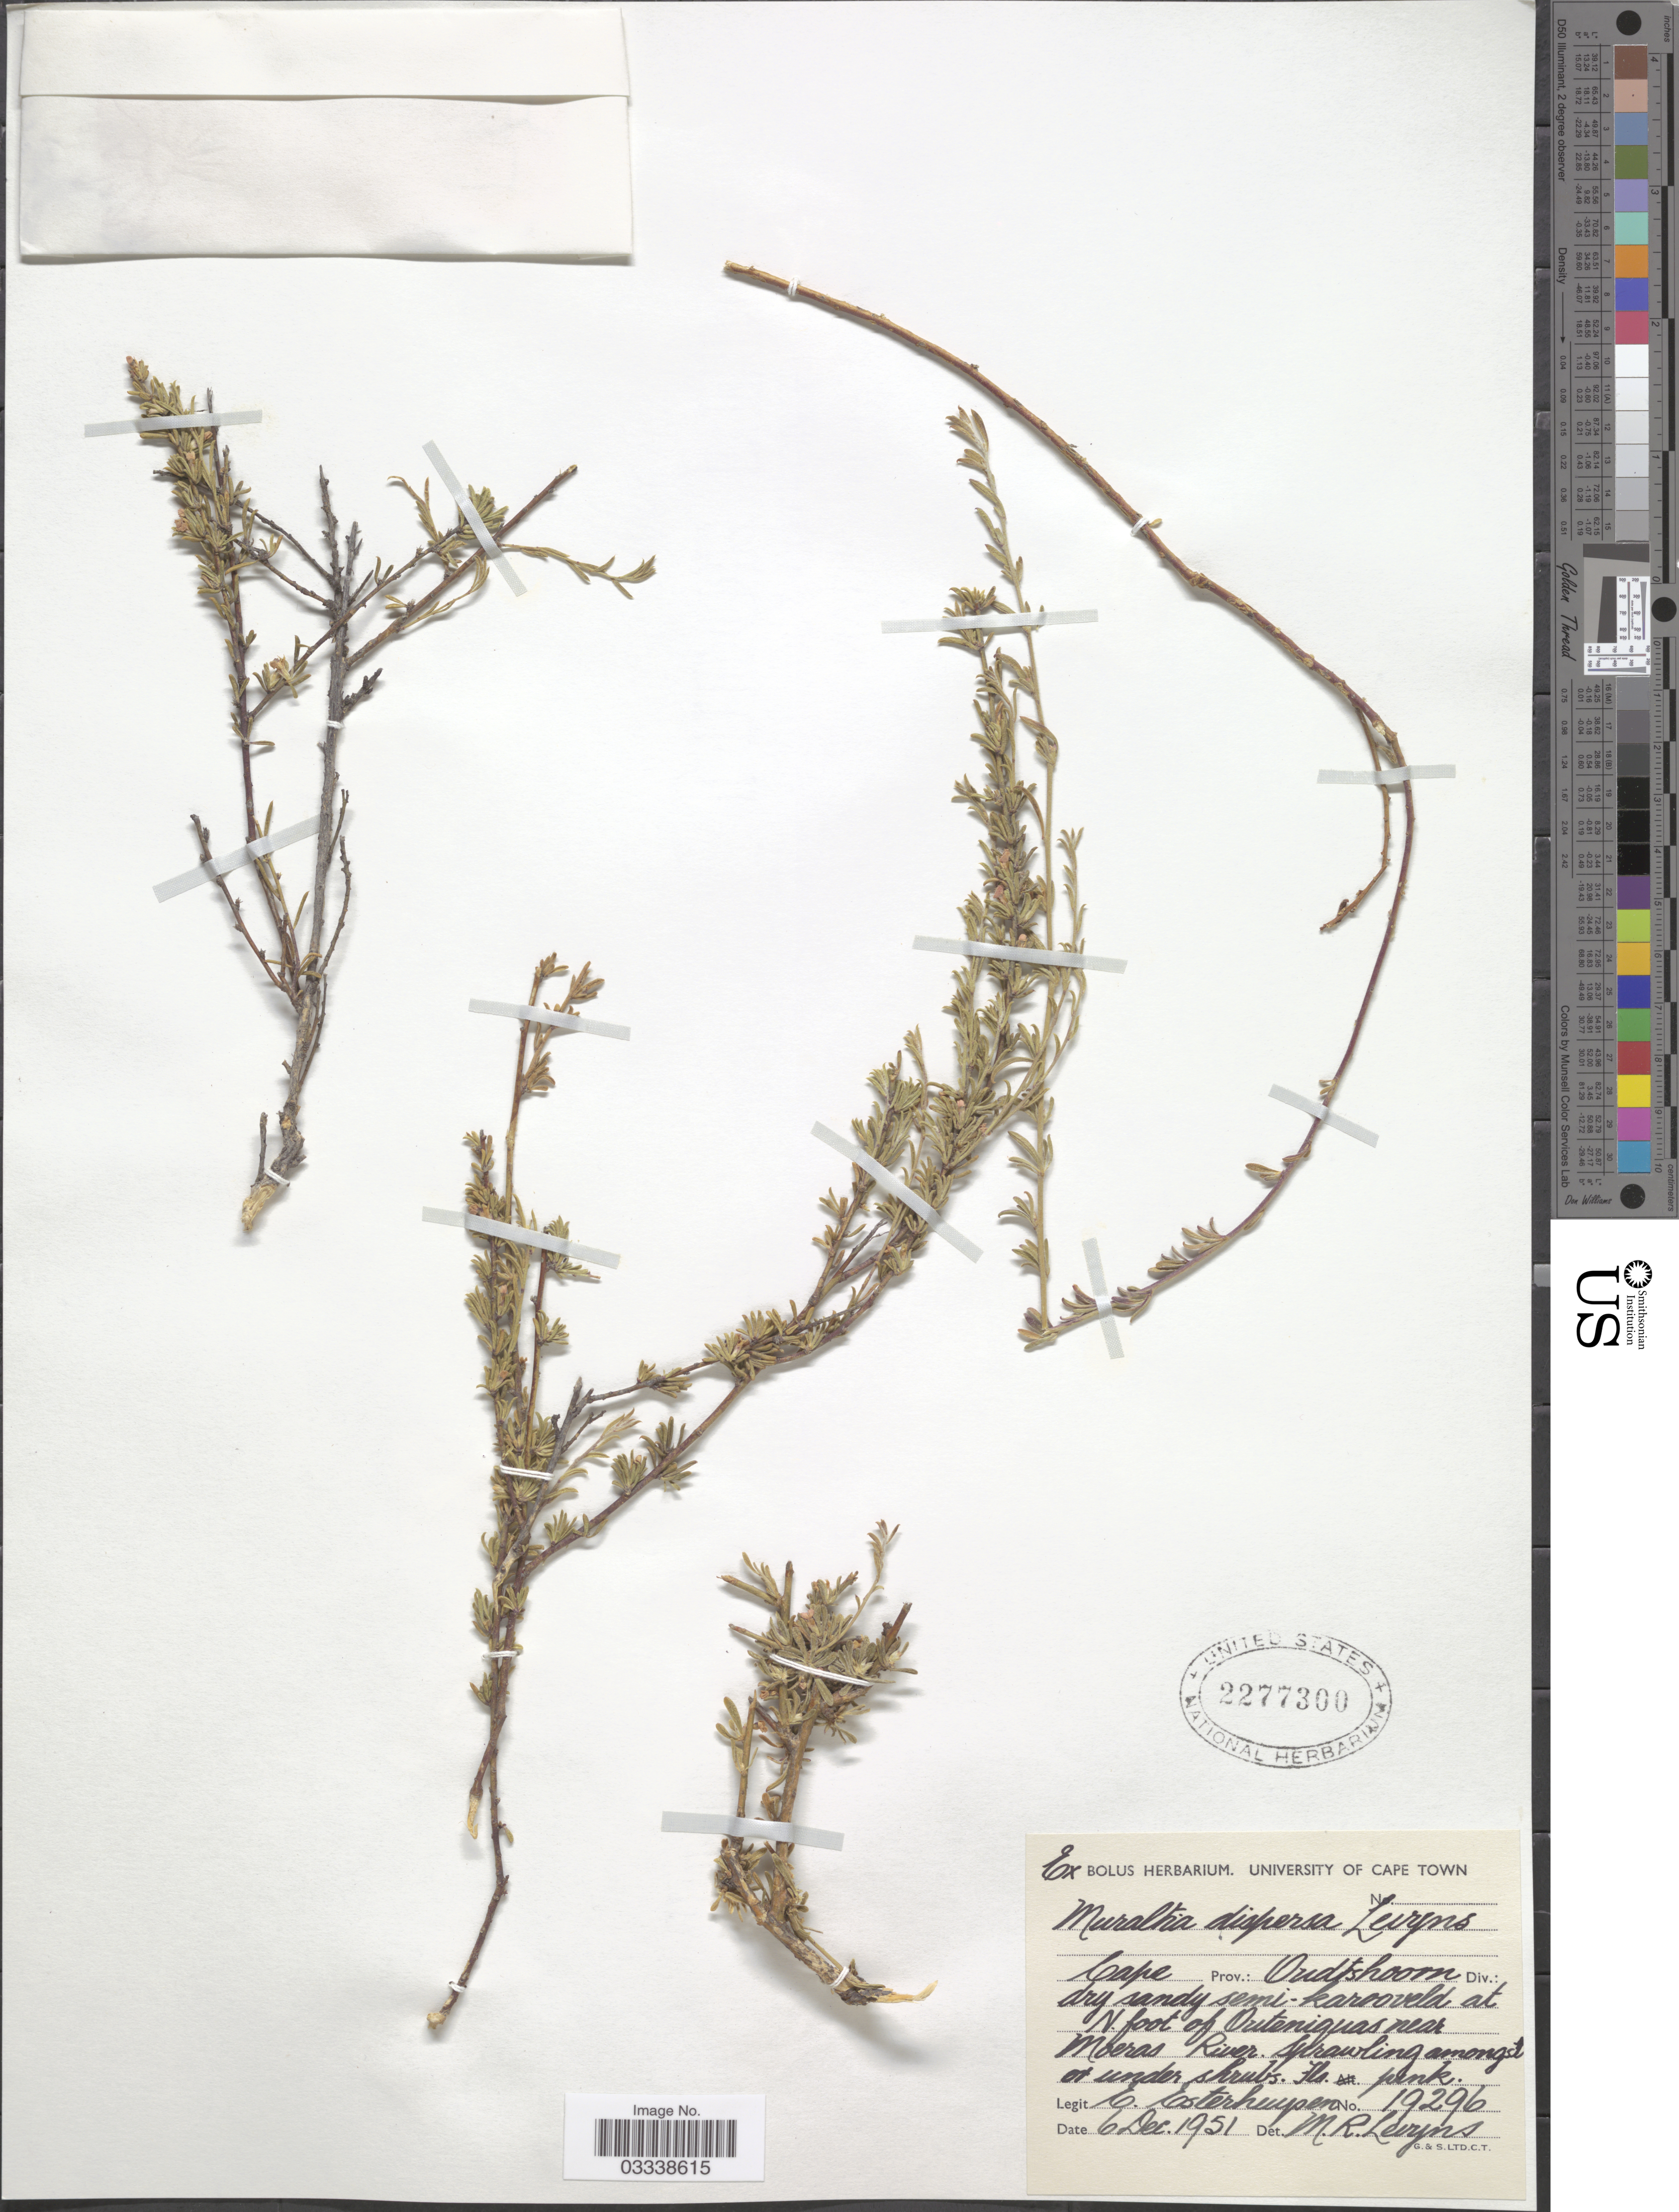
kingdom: Plantae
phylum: Tracheophyta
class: Magnoliopsida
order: Fabales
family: Polygalaceae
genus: Muraltia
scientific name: Muraltia dispersa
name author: Levyns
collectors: E. E. Esterhuysen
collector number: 19296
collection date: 1951-12-06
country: South Africa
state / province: Western Cape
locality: Oudtshoorn Div.: dry sandy semi-karooveld at N. foot of Outeniquas near Moeras River.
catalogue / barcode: US 2277300